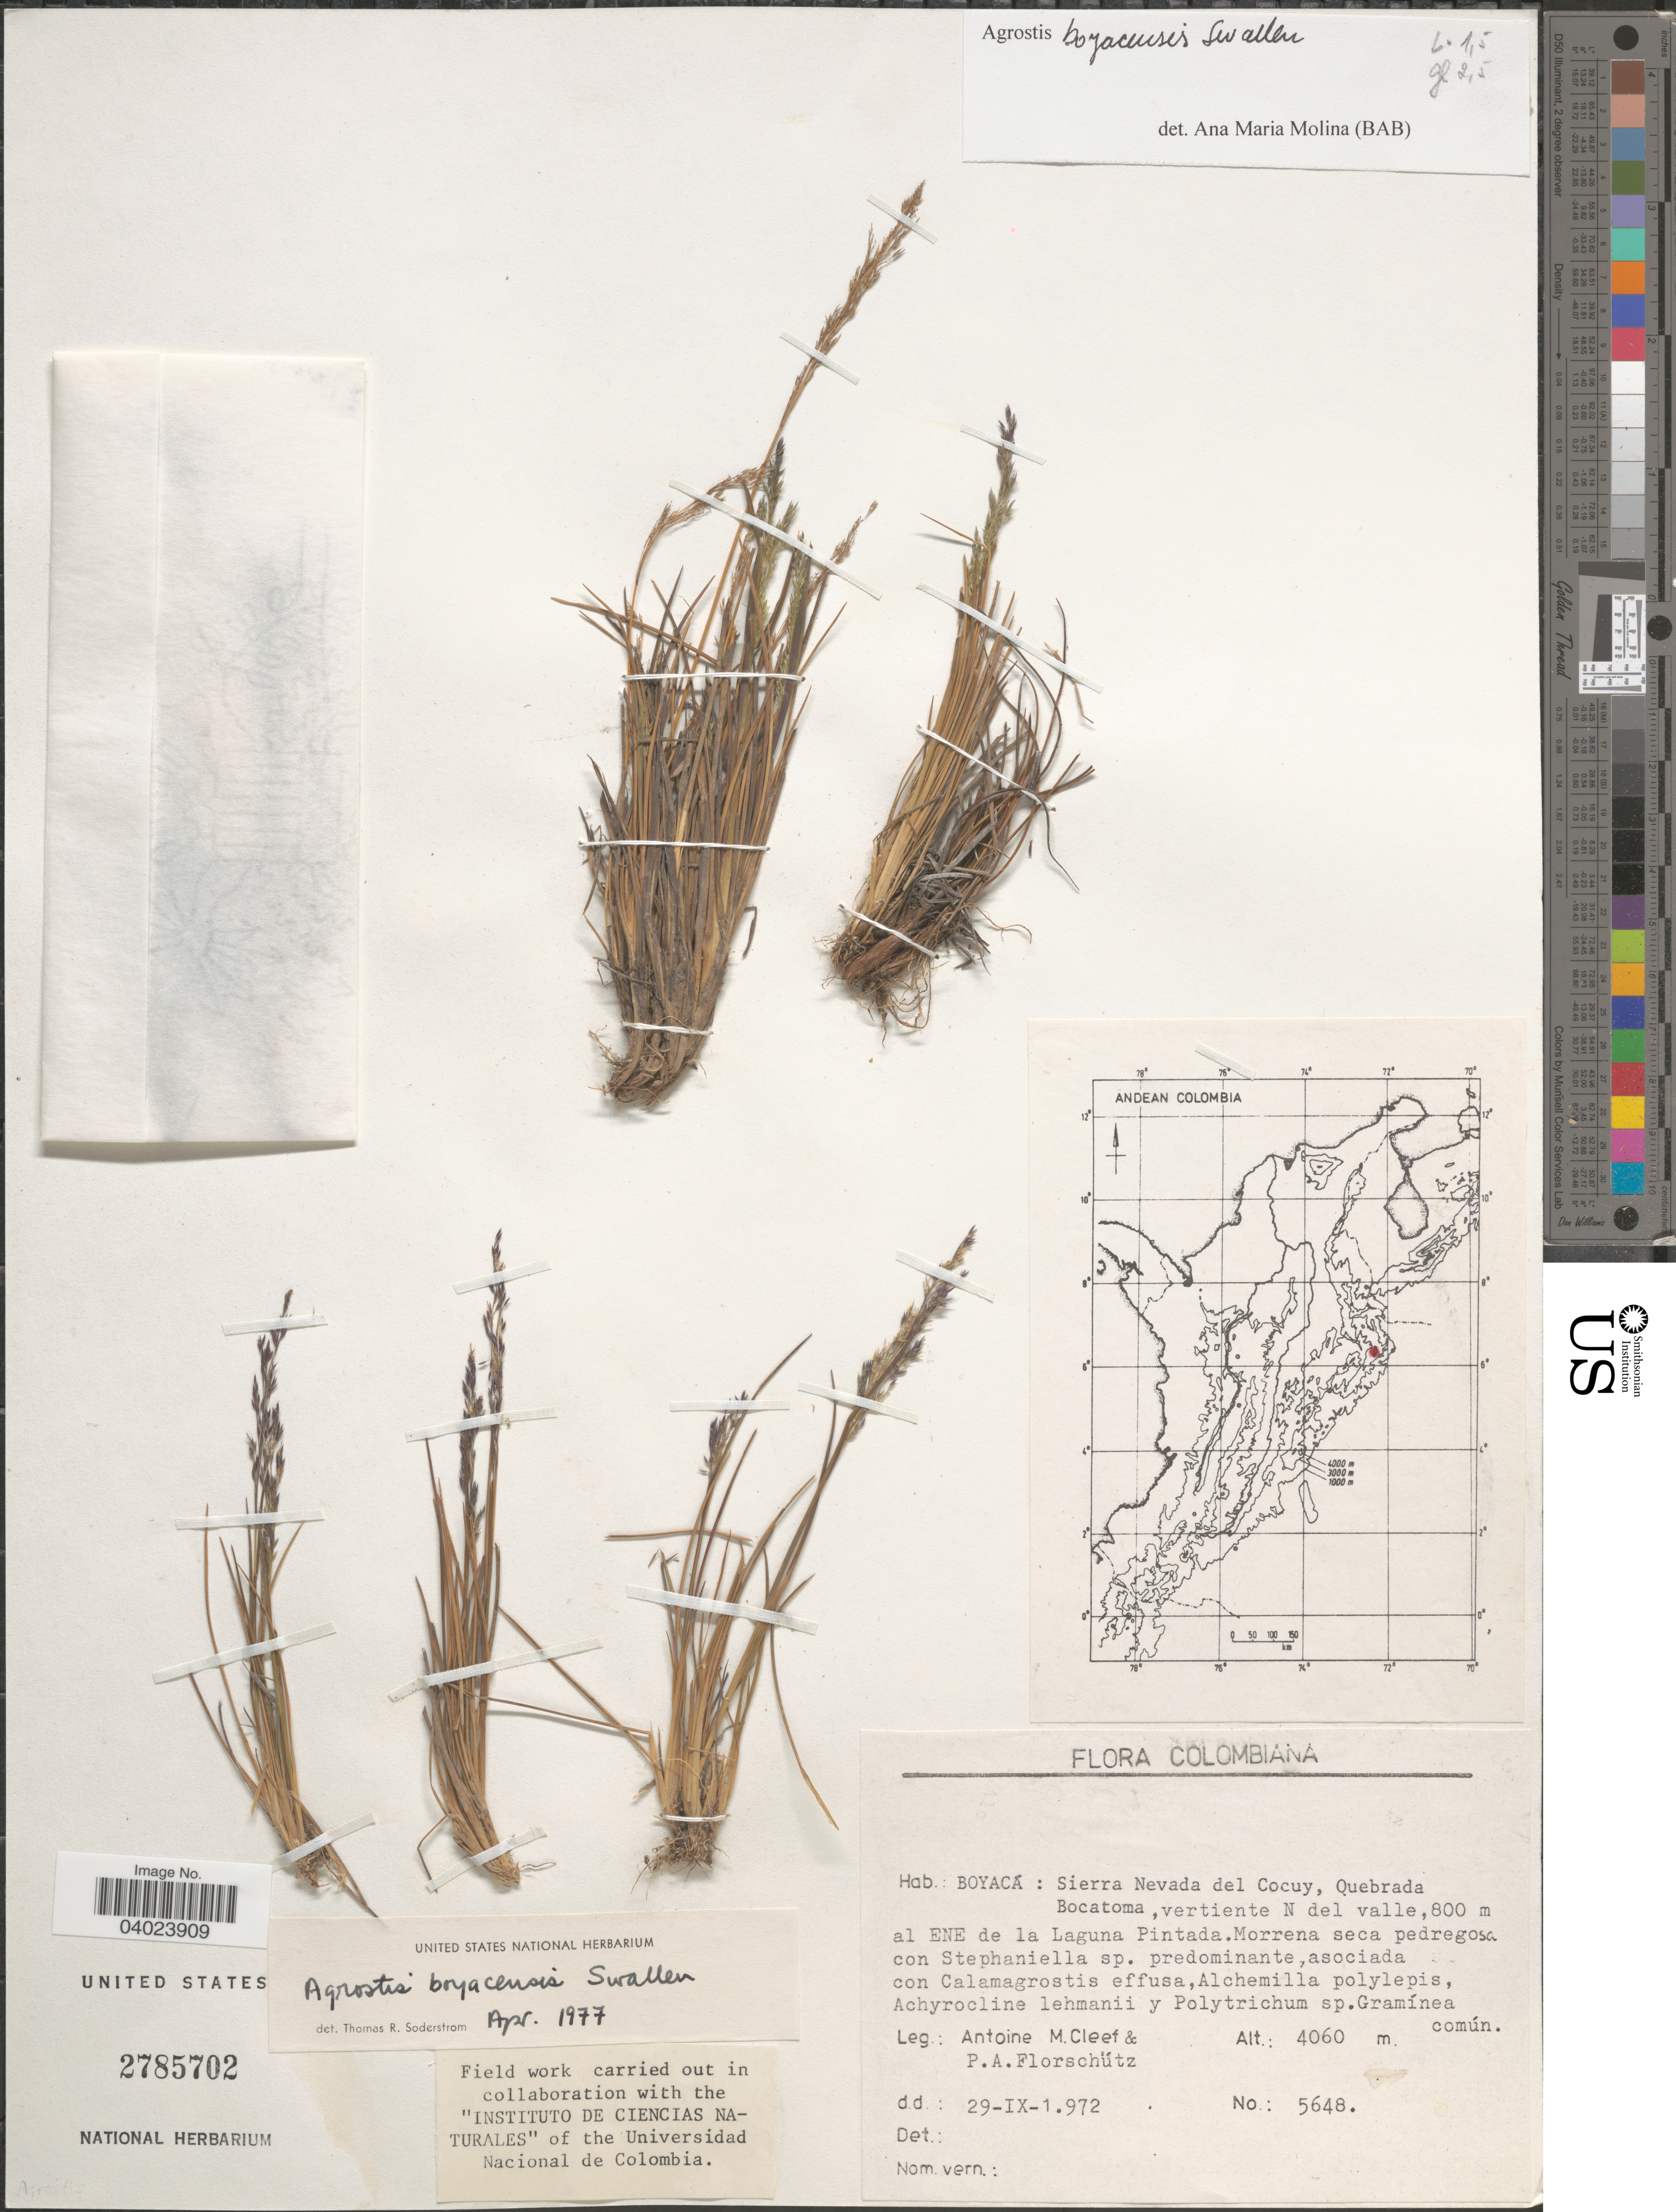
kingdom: Plantae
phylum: Tracheophyta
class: Liliopsida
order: Poales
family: Poaceae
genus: Agrostis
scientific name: Agrostis boyacensis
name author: Swallen & García-Barr.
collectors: A. M. Cleef & P. Florschütz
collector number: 5648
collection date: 1972-09-29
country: Colombia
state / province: Boyacá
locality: Sierra Nevada del Cocuy, Quebrada Bocatoma, vertiente N del valle, 800 m al ENE de la Laguna Pintada.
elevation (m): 4060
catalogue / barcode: US 2785702